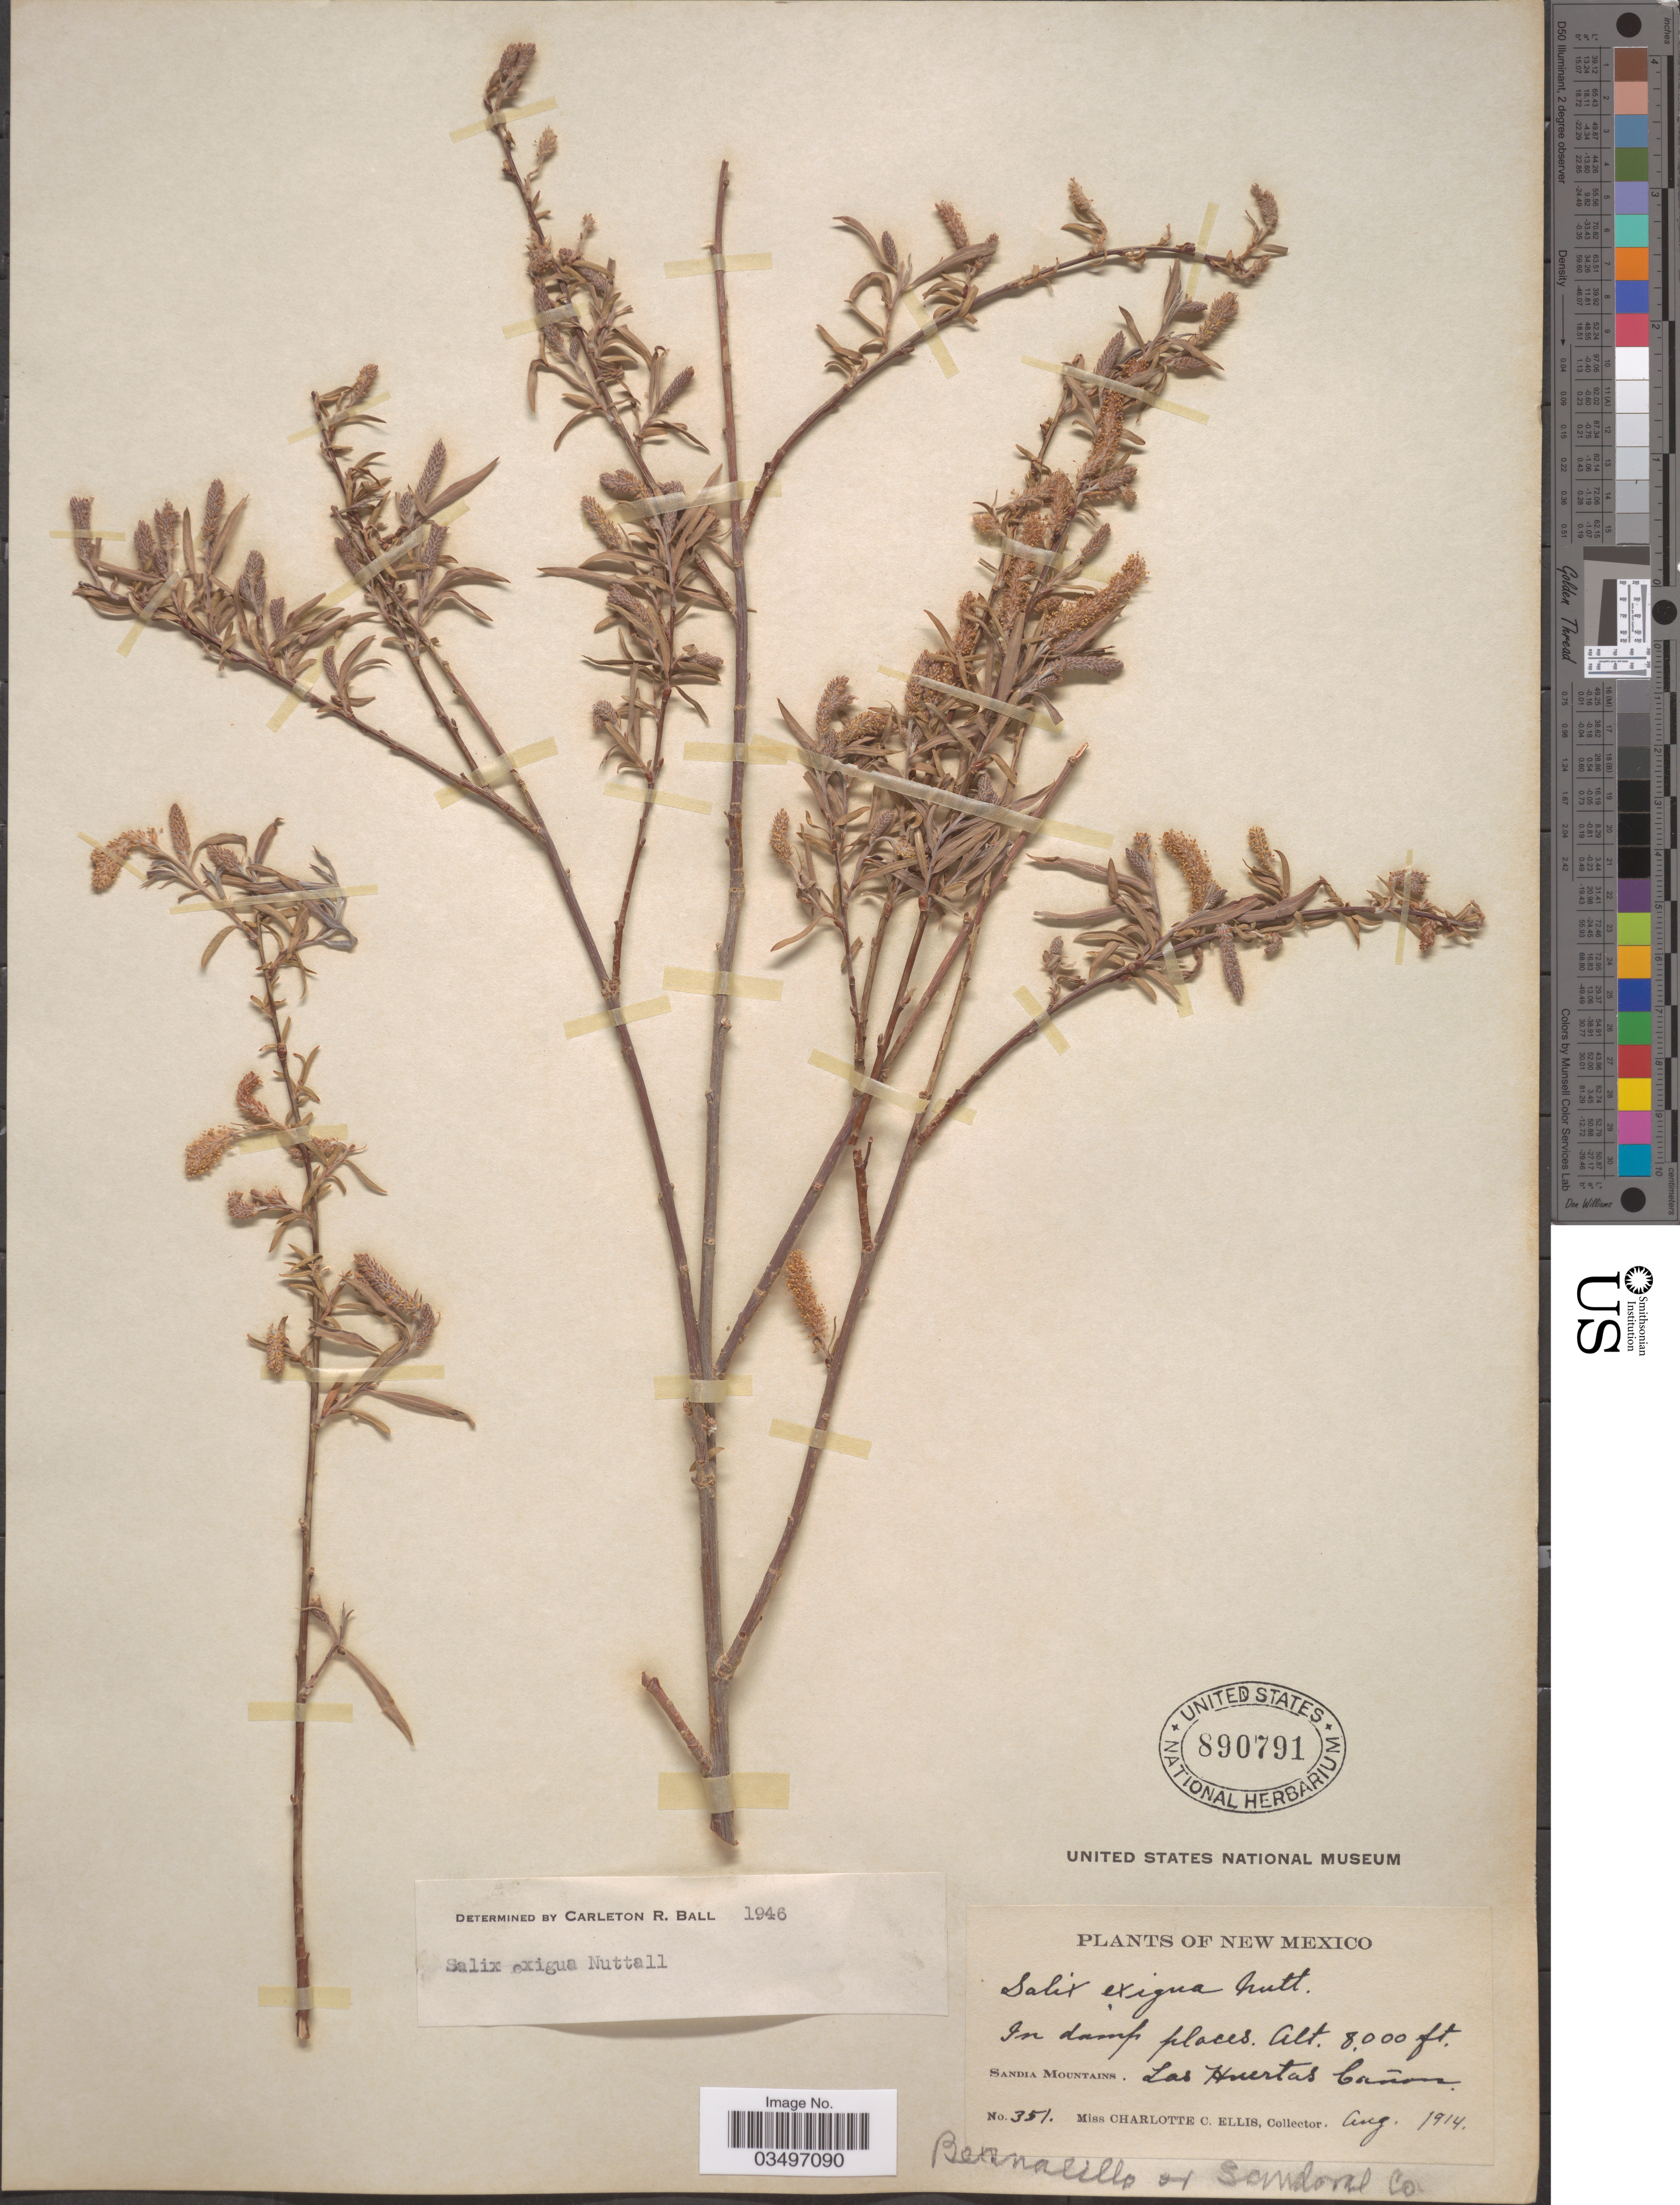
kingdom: Plantae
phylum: Tracheophyta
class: Magnoliopsida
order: Malpighiales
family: Salicaceae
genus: Salix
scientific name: Salix exigua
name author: Nutt.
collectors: C. C. Ellis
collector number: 351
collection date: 1914-08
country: United States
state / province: New Mexico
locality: Sandia Mountains. Las Huertas Cañon. Bernalillo or Sandoval Co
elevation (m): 2438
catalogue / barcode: US 890791